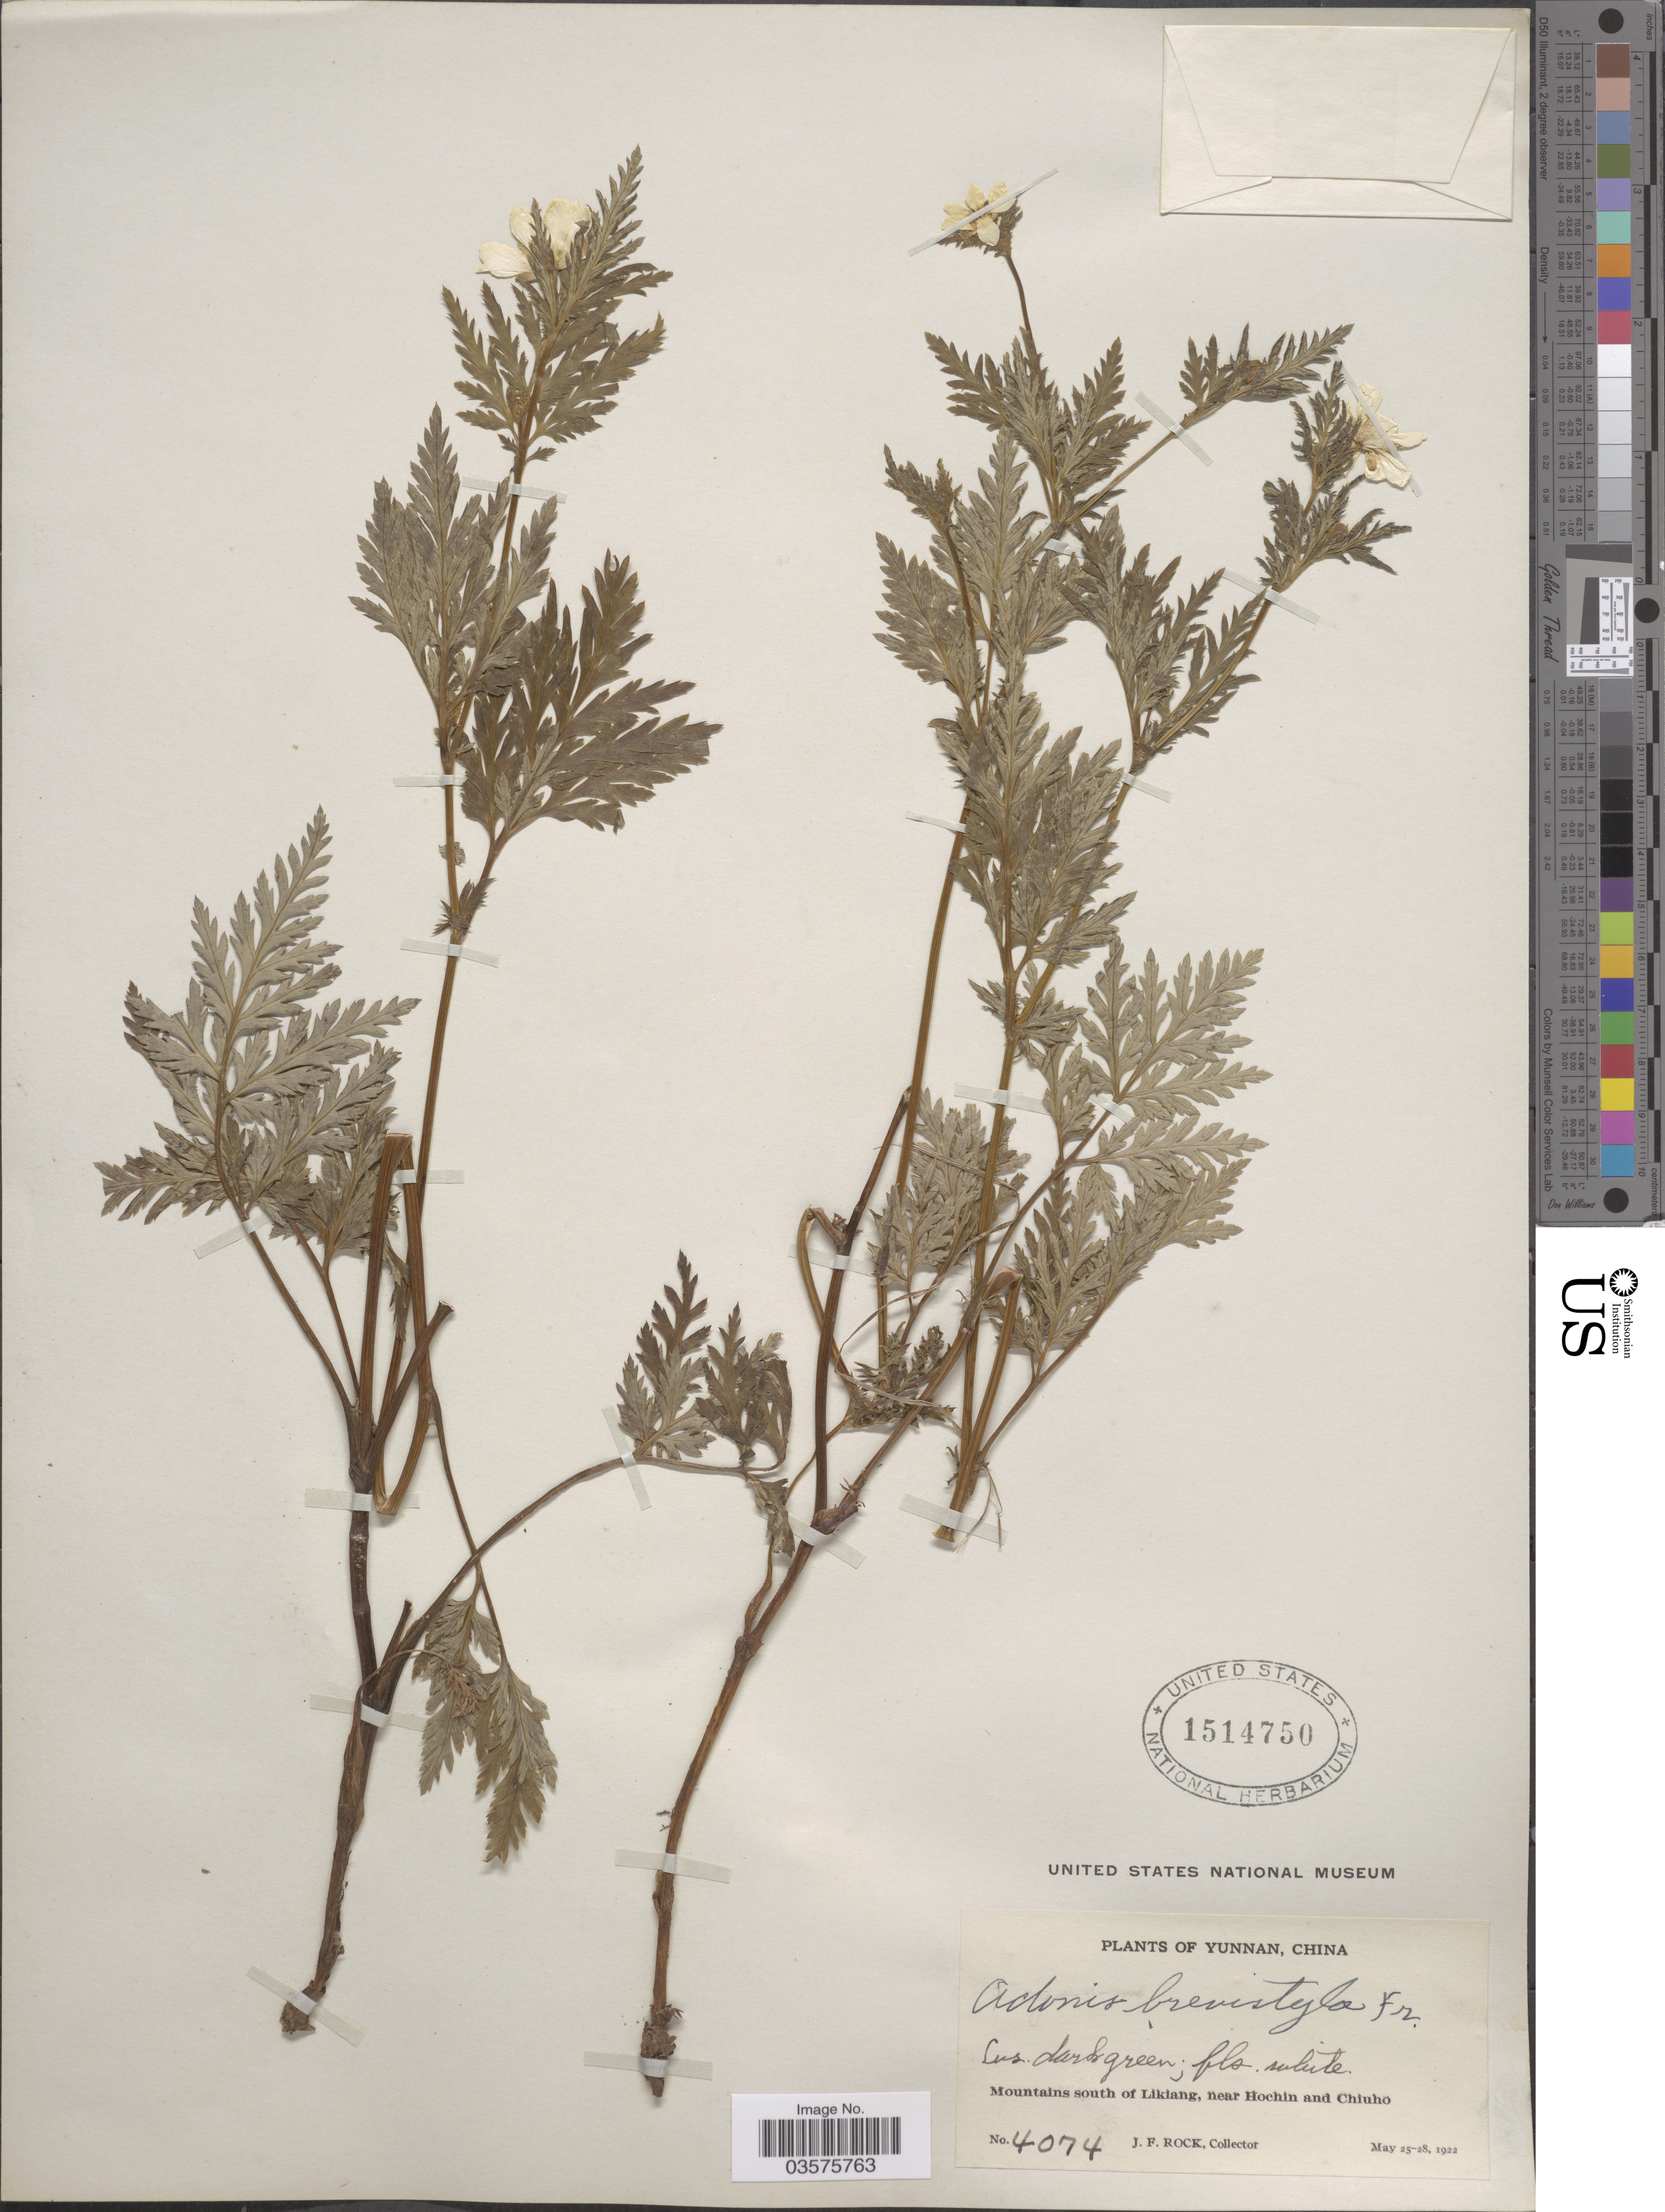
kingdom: Plantae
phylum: Tracheophyta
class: Magnoliopsida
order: Ranunculales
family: Ranunculaceae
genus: Adonis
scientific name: Adonis brevistyla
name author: Franch.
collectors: J. Rock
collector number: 4074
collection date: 1922-05-25/1922-05-28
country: China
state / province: Yunnan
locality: Mountains south of Likiang, near Hochin and Chiuho.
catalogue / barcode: US 1514750